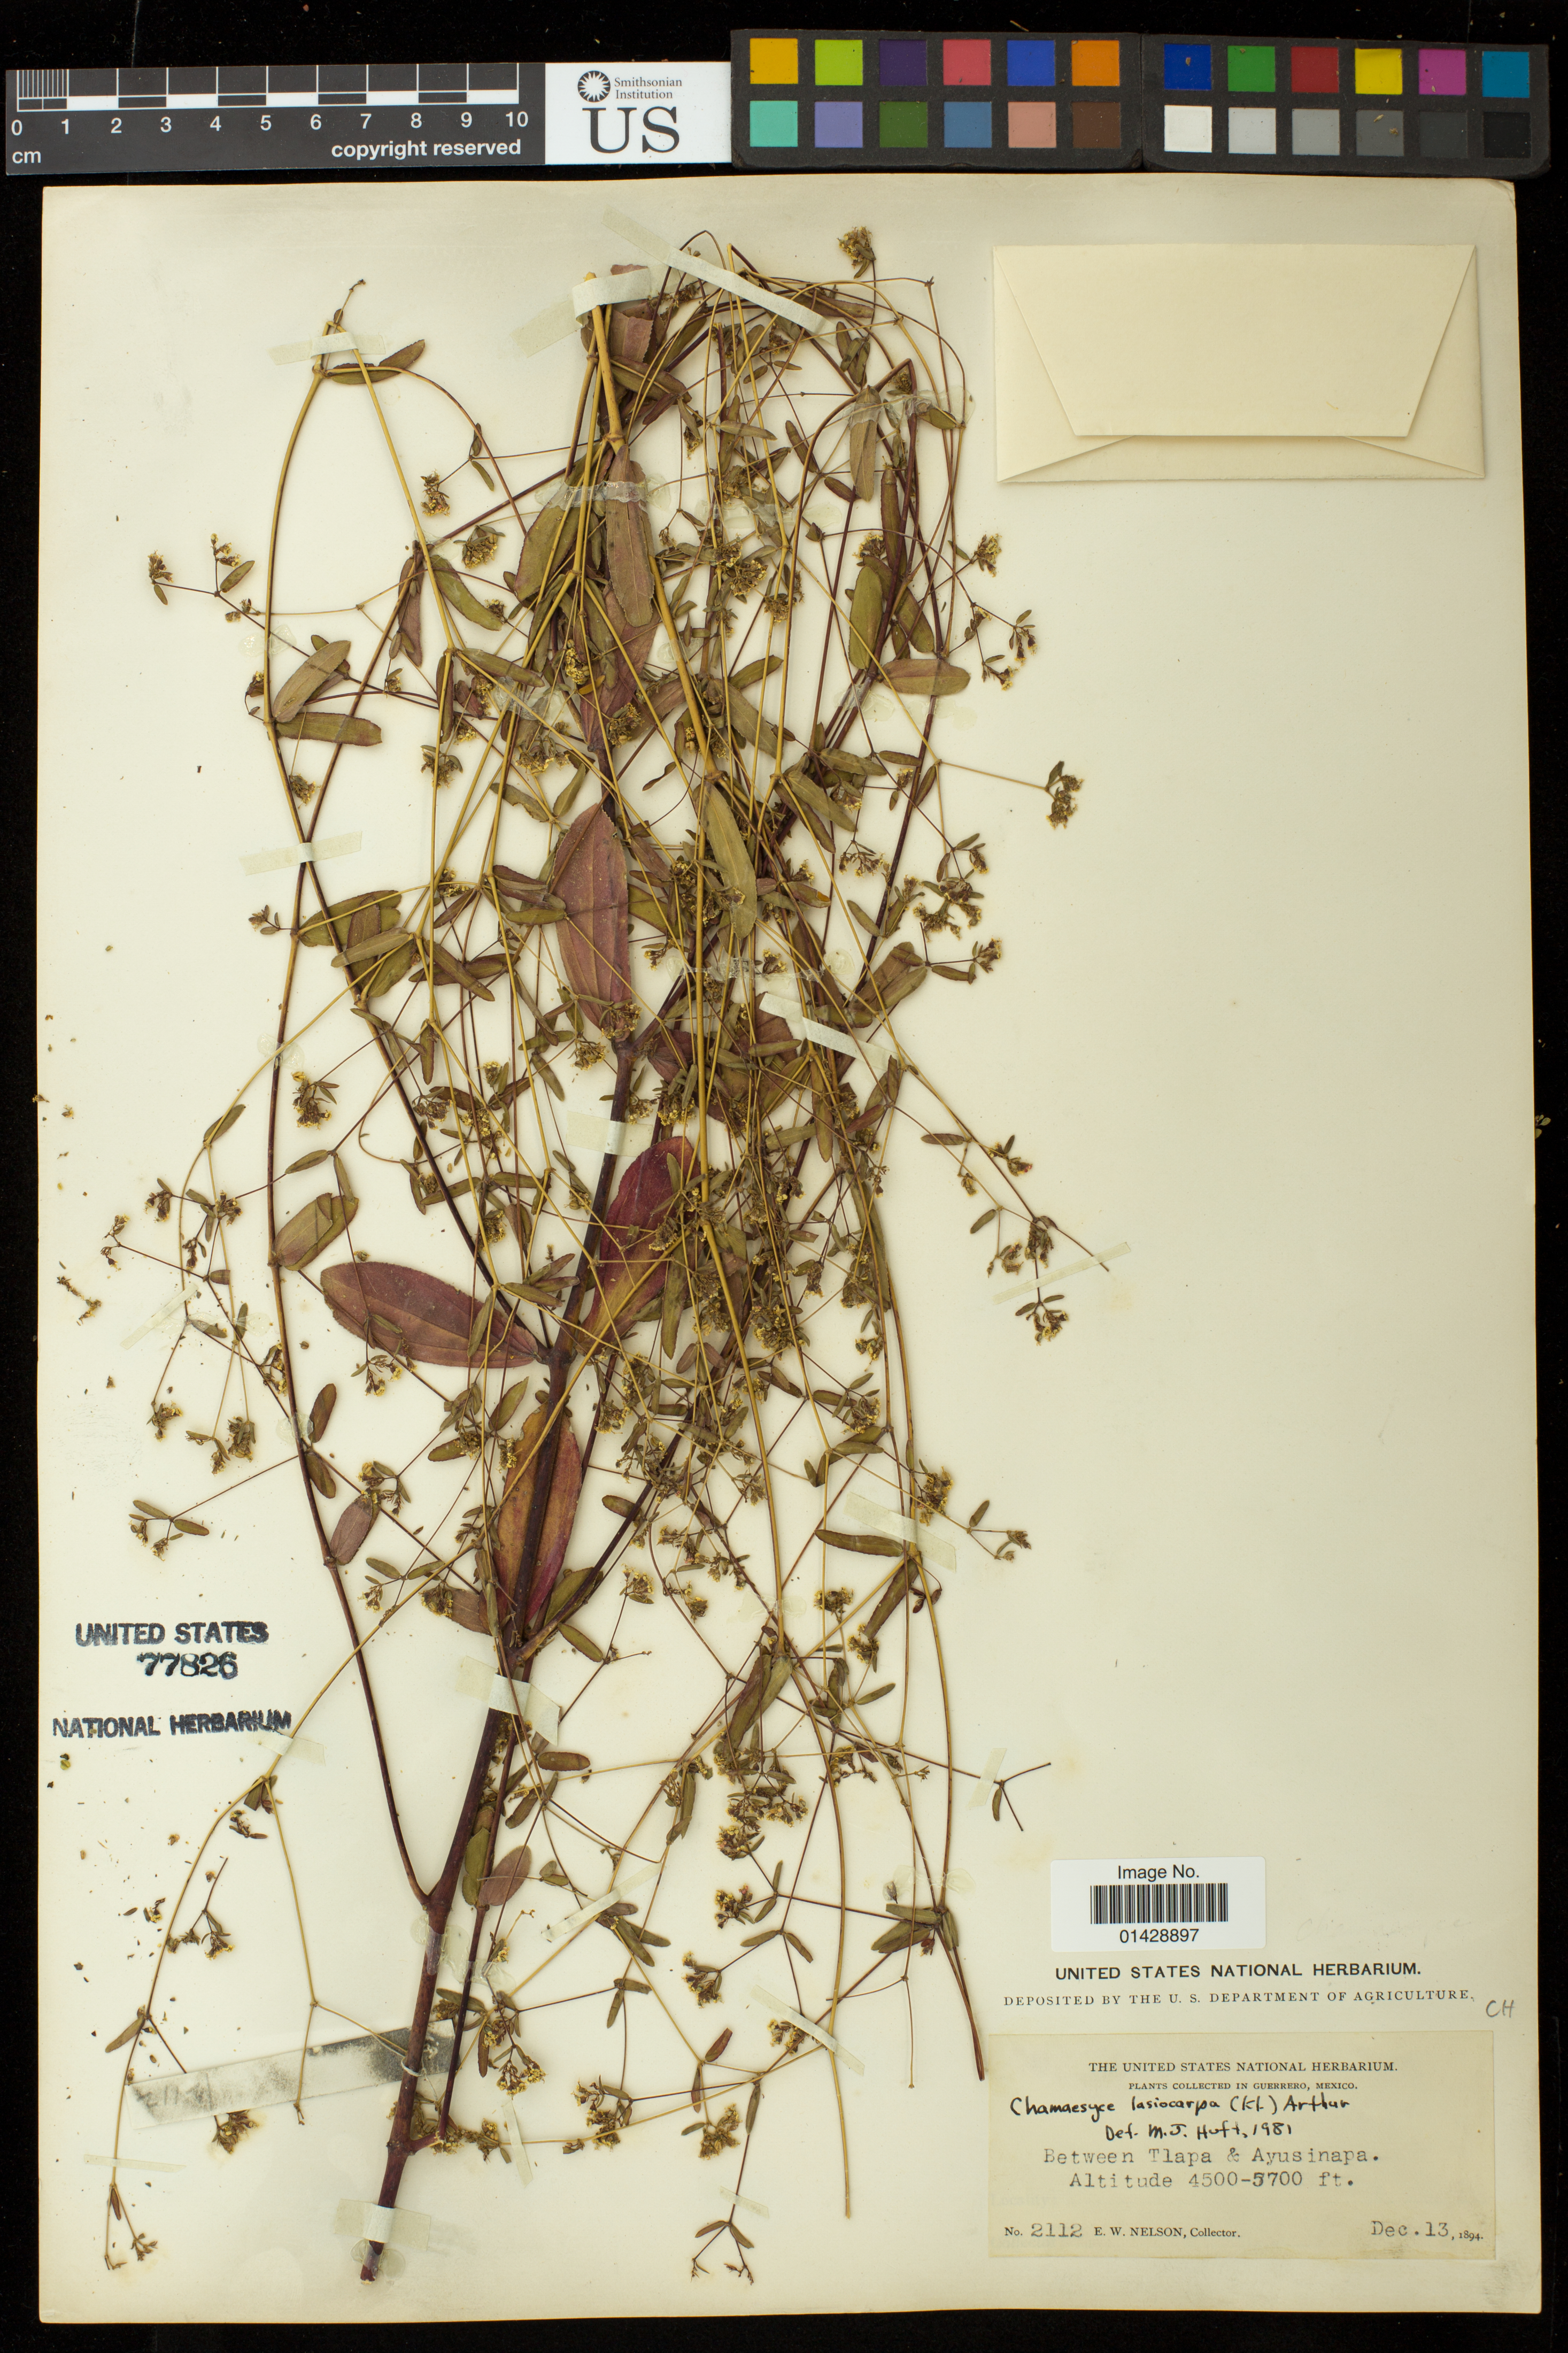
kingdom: Plantae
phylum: Tracheophyta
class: Magnoliopsida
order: Malpighiales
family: Euphorbiaceae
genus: Euphorbia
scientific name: Euphorbia lasiocarpa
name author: Klotzsch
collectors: E. W. Nelson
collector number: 2112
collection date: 1894-12-13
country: Mexico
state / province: Guerrero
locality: Between Tlapa & Ayusinapa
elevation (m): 1372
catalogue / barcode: US 77826